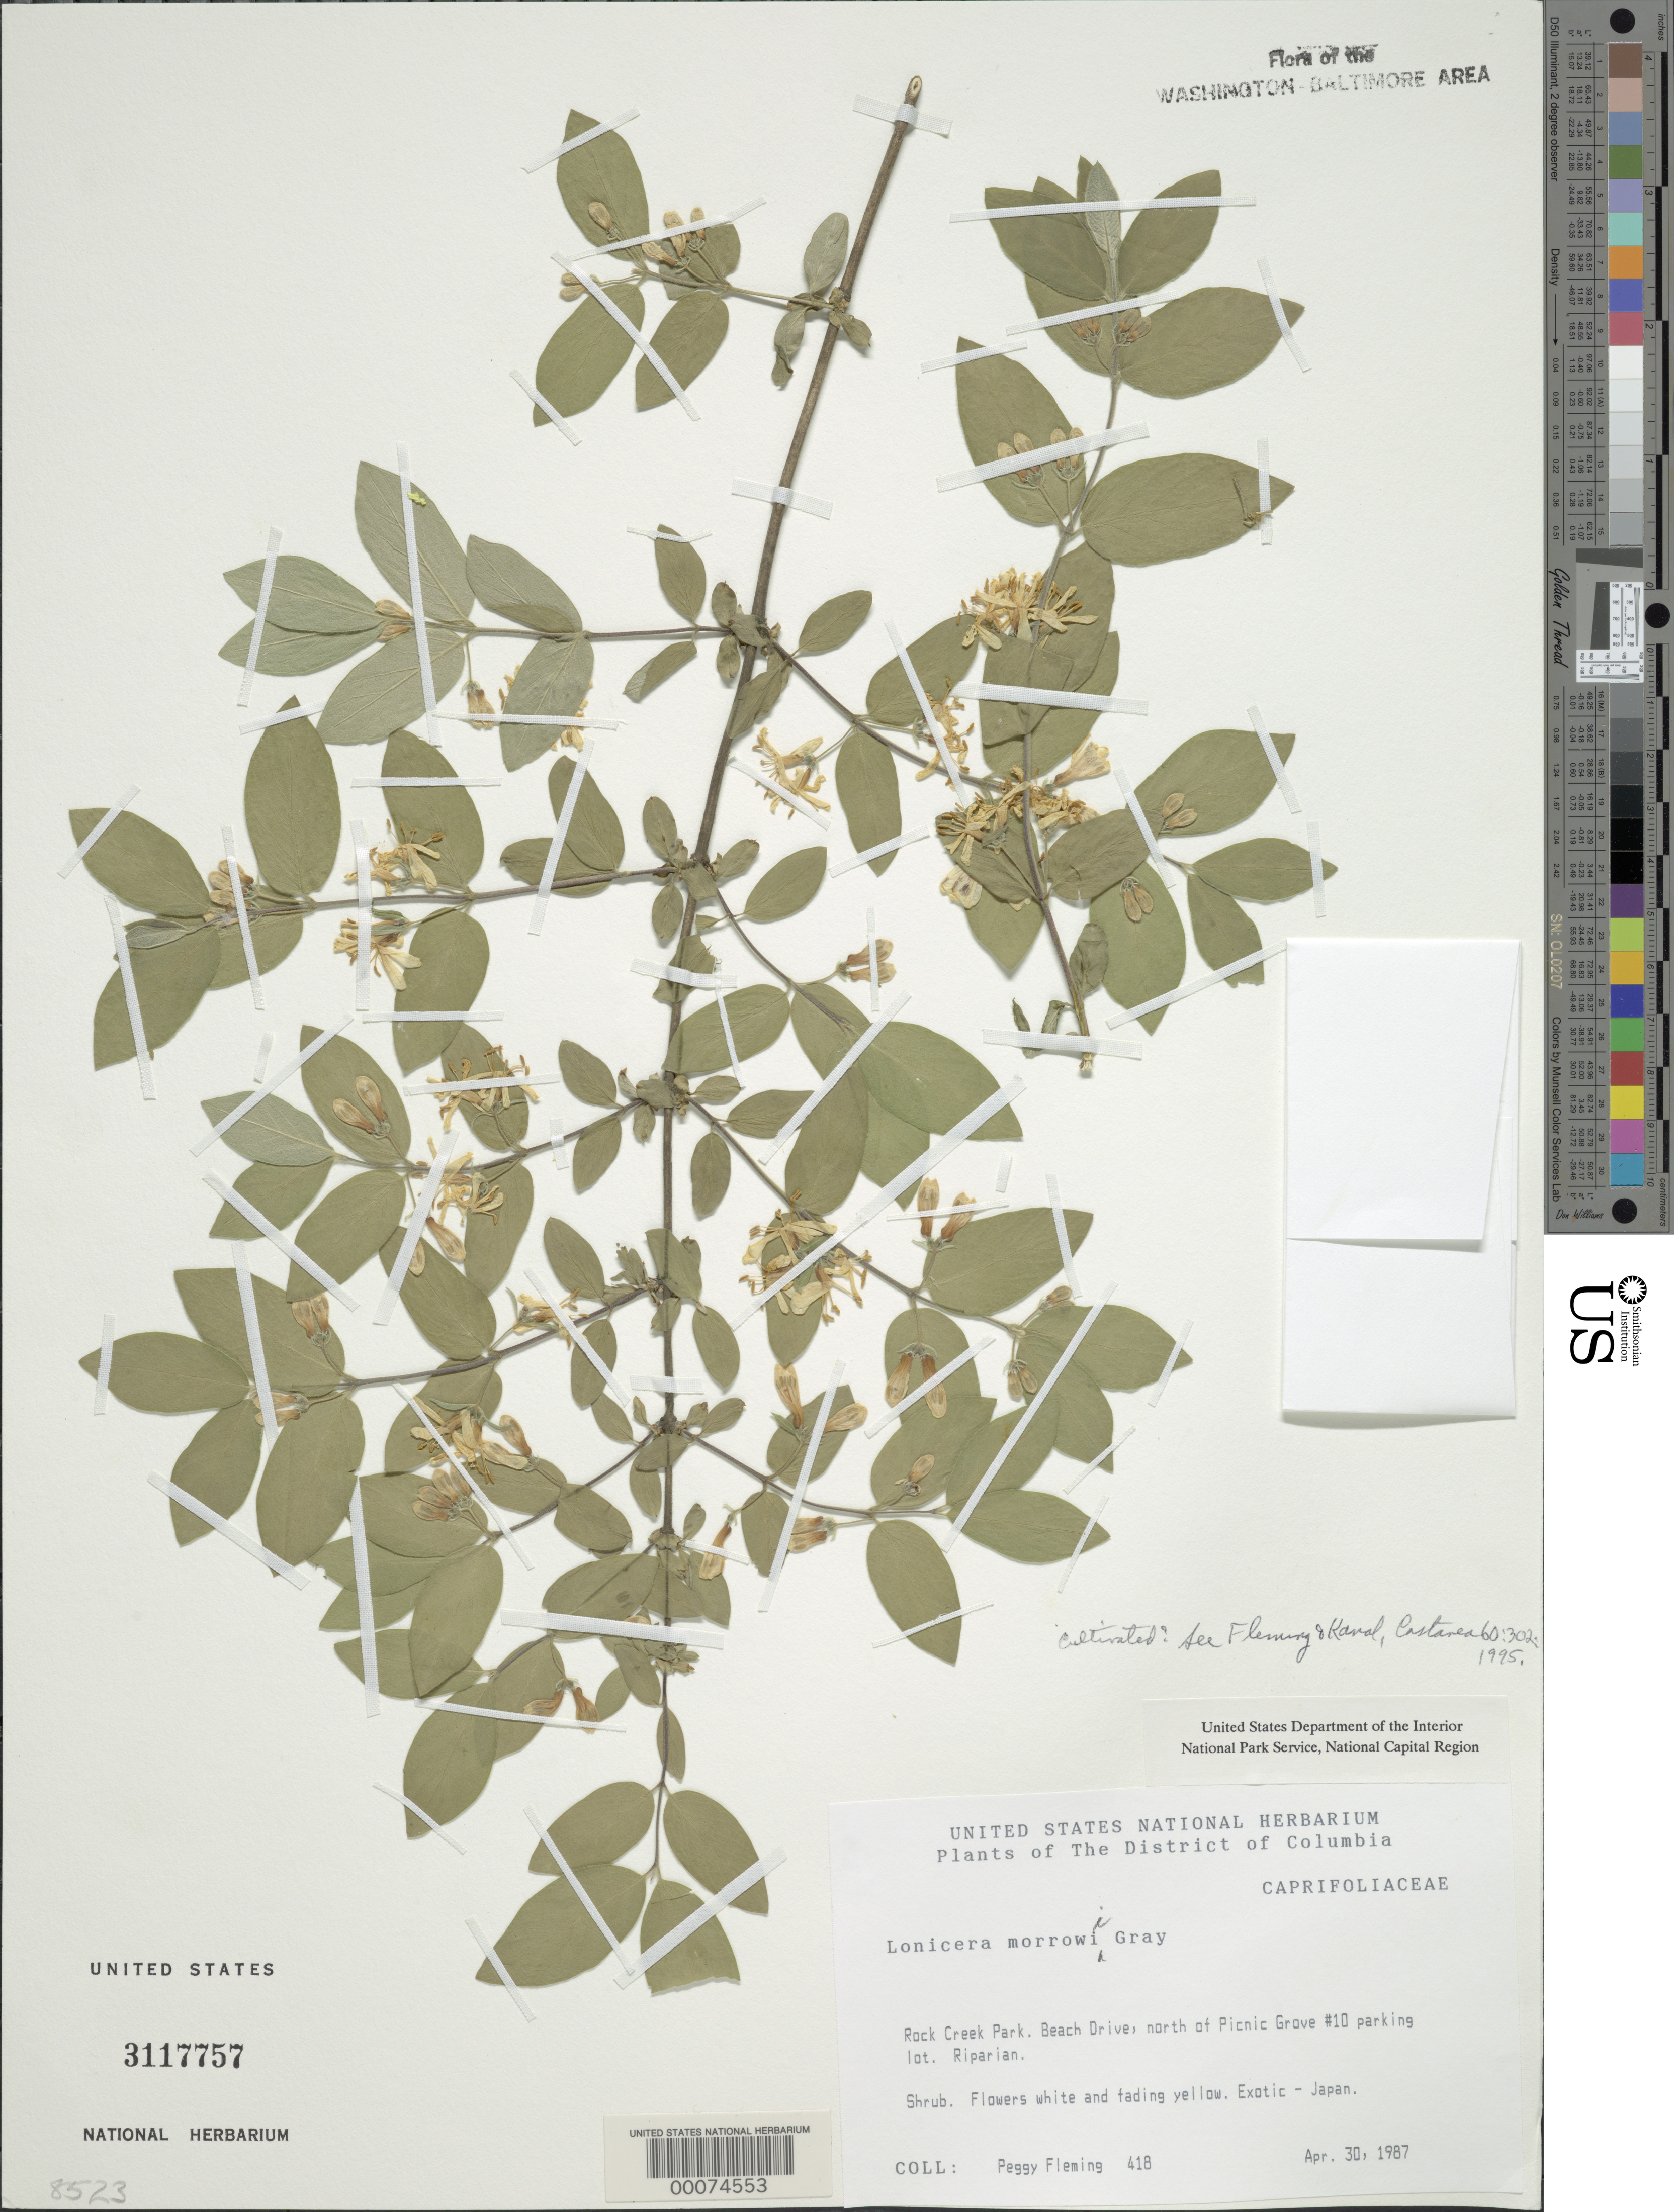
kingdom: Plantae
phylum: Tracheophyta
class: Magnoliopsida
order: Dipsacales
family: Caprifoliaceae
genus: Lonicera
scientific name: Lonicera morrowii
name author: A. Gray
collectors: P. Fleming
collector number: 418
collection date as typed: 30 Apr 1987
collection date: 1987-04-30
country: United States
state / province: District of Columbia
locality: Rock Creek Park. Beach Drive, north of Picnic Grove #10 parking lot. Rock Creek Park & vicinity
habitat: Riparian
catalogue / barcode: US 3117757